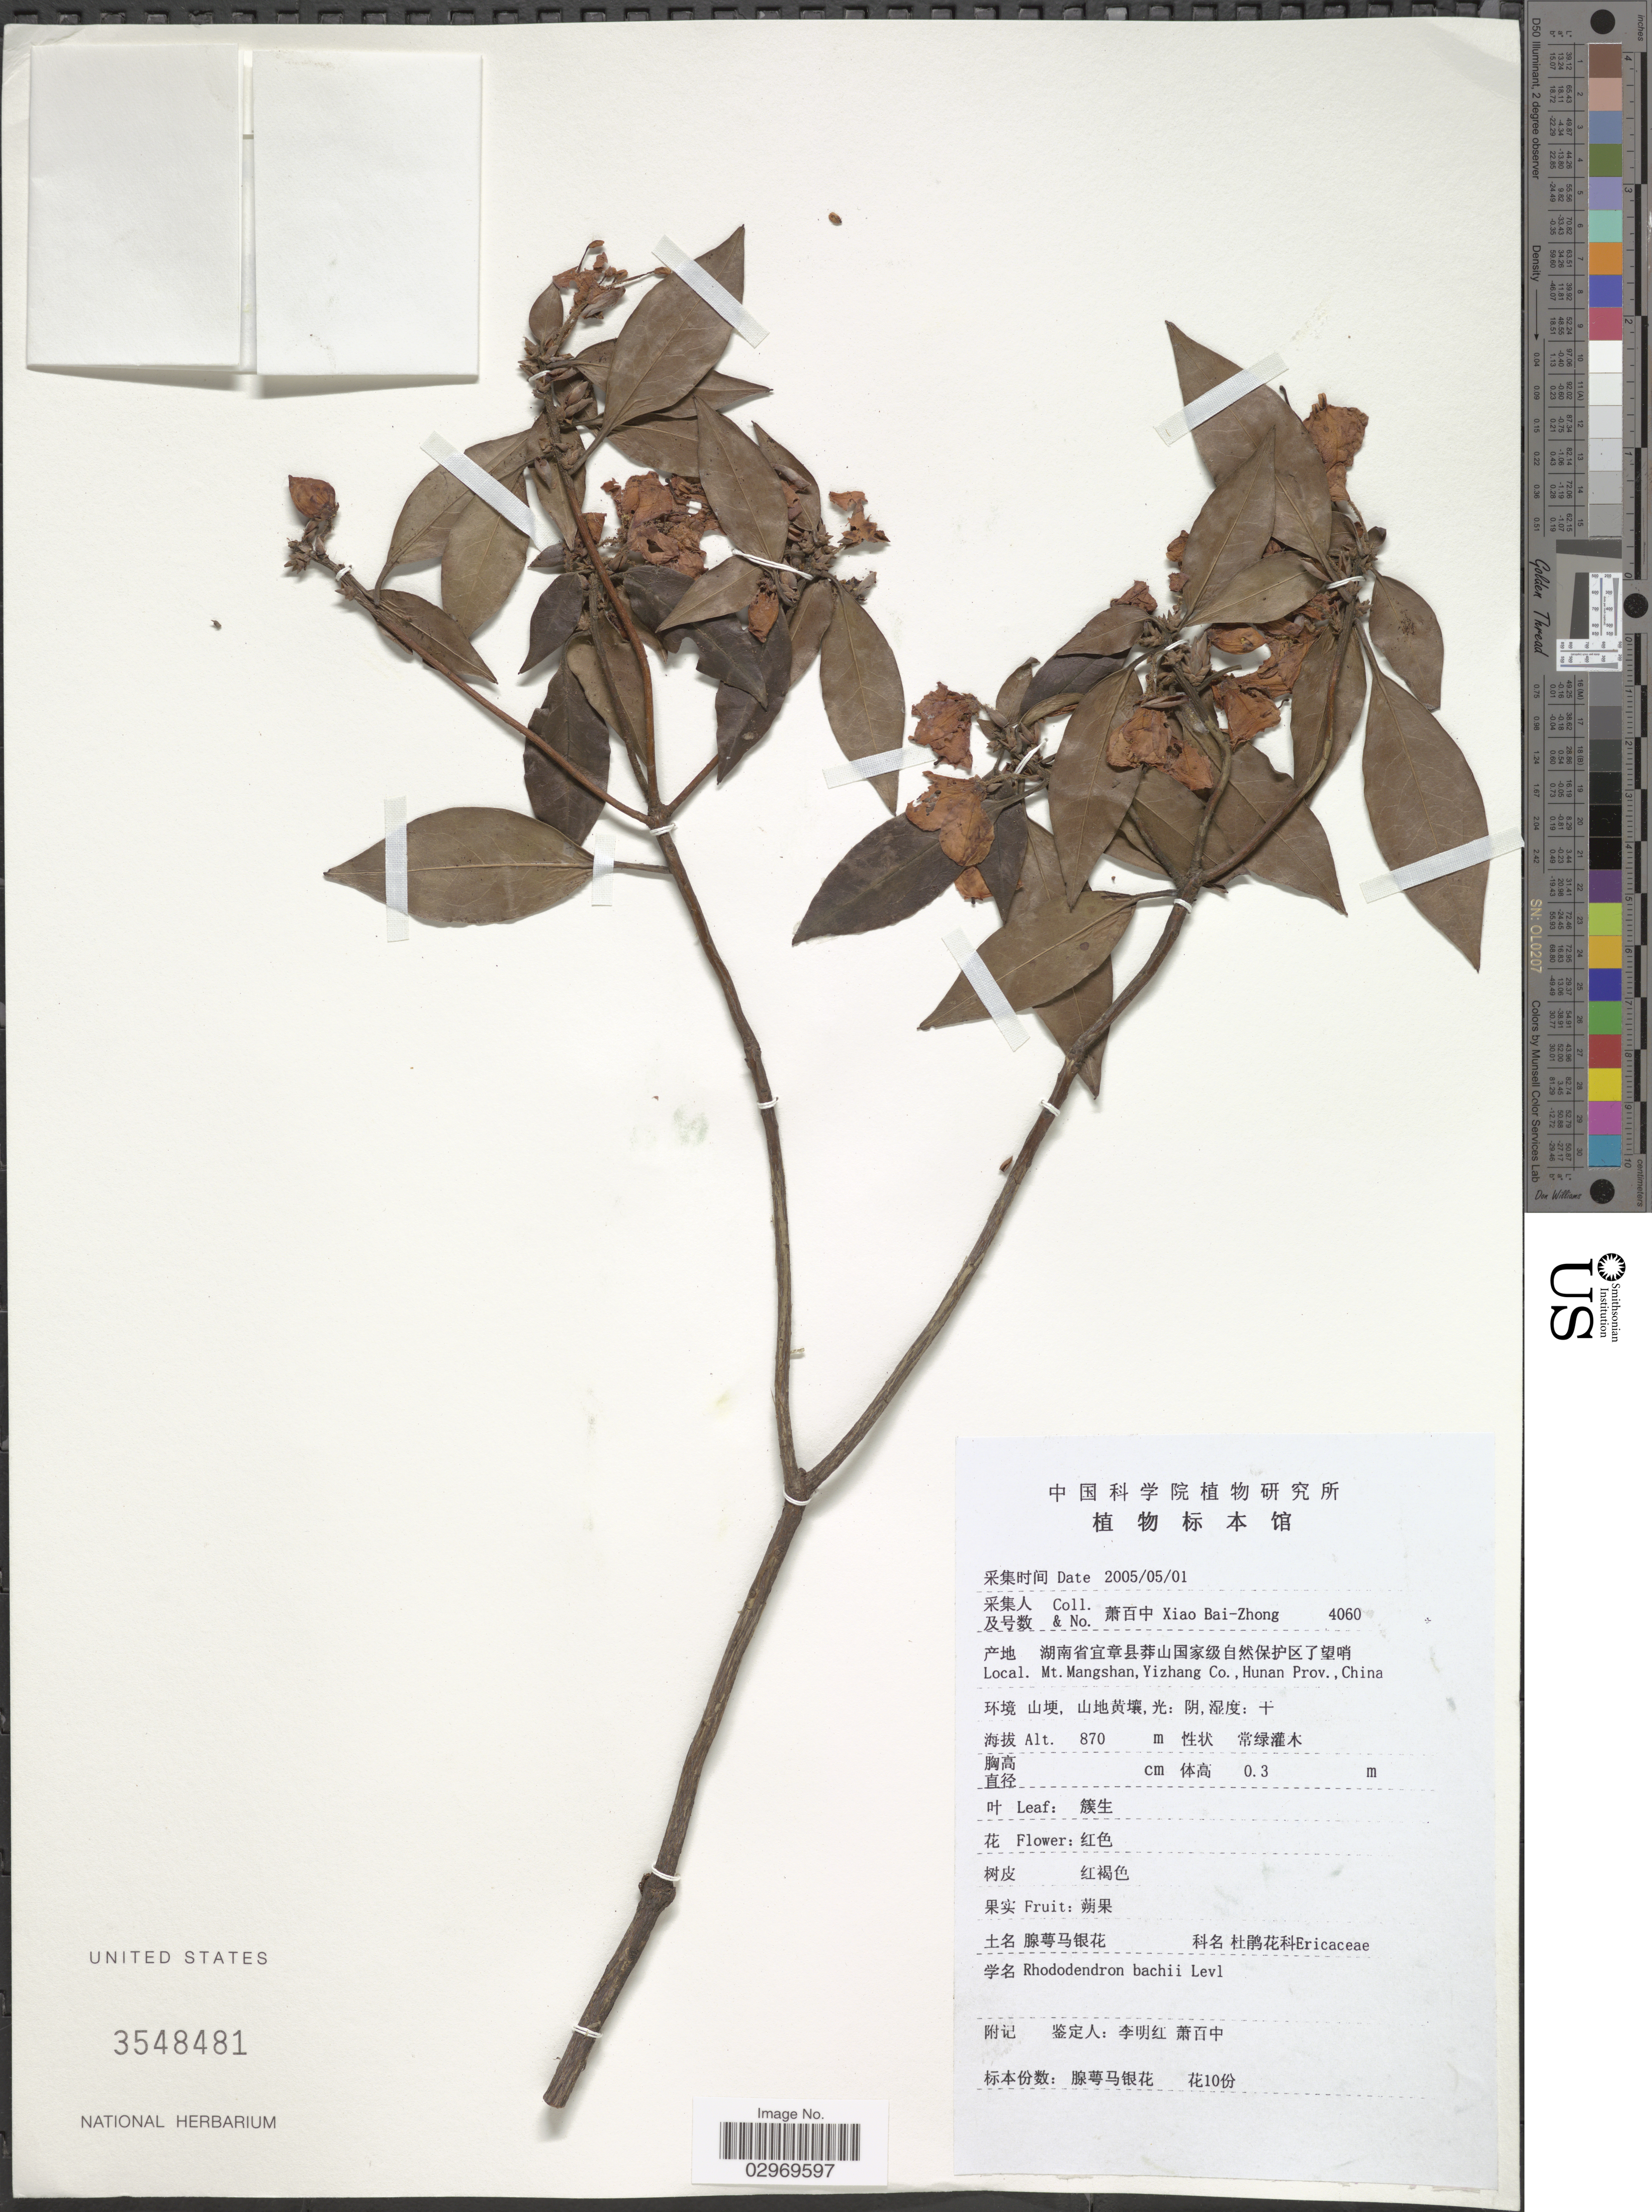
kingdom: Plantae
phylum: Tracheophyta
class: Magnoliopsida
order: Ericales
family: Ericaceae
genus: Rhododendron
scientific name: Rhododendron bachii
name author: H. Lév.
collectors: B. Z. Xiao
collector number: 4060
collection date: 2005-05-01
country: China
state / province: Hunan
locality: Mt. Mangshan, Yizhang Co, X.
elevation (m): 870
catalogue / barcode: US 3548481